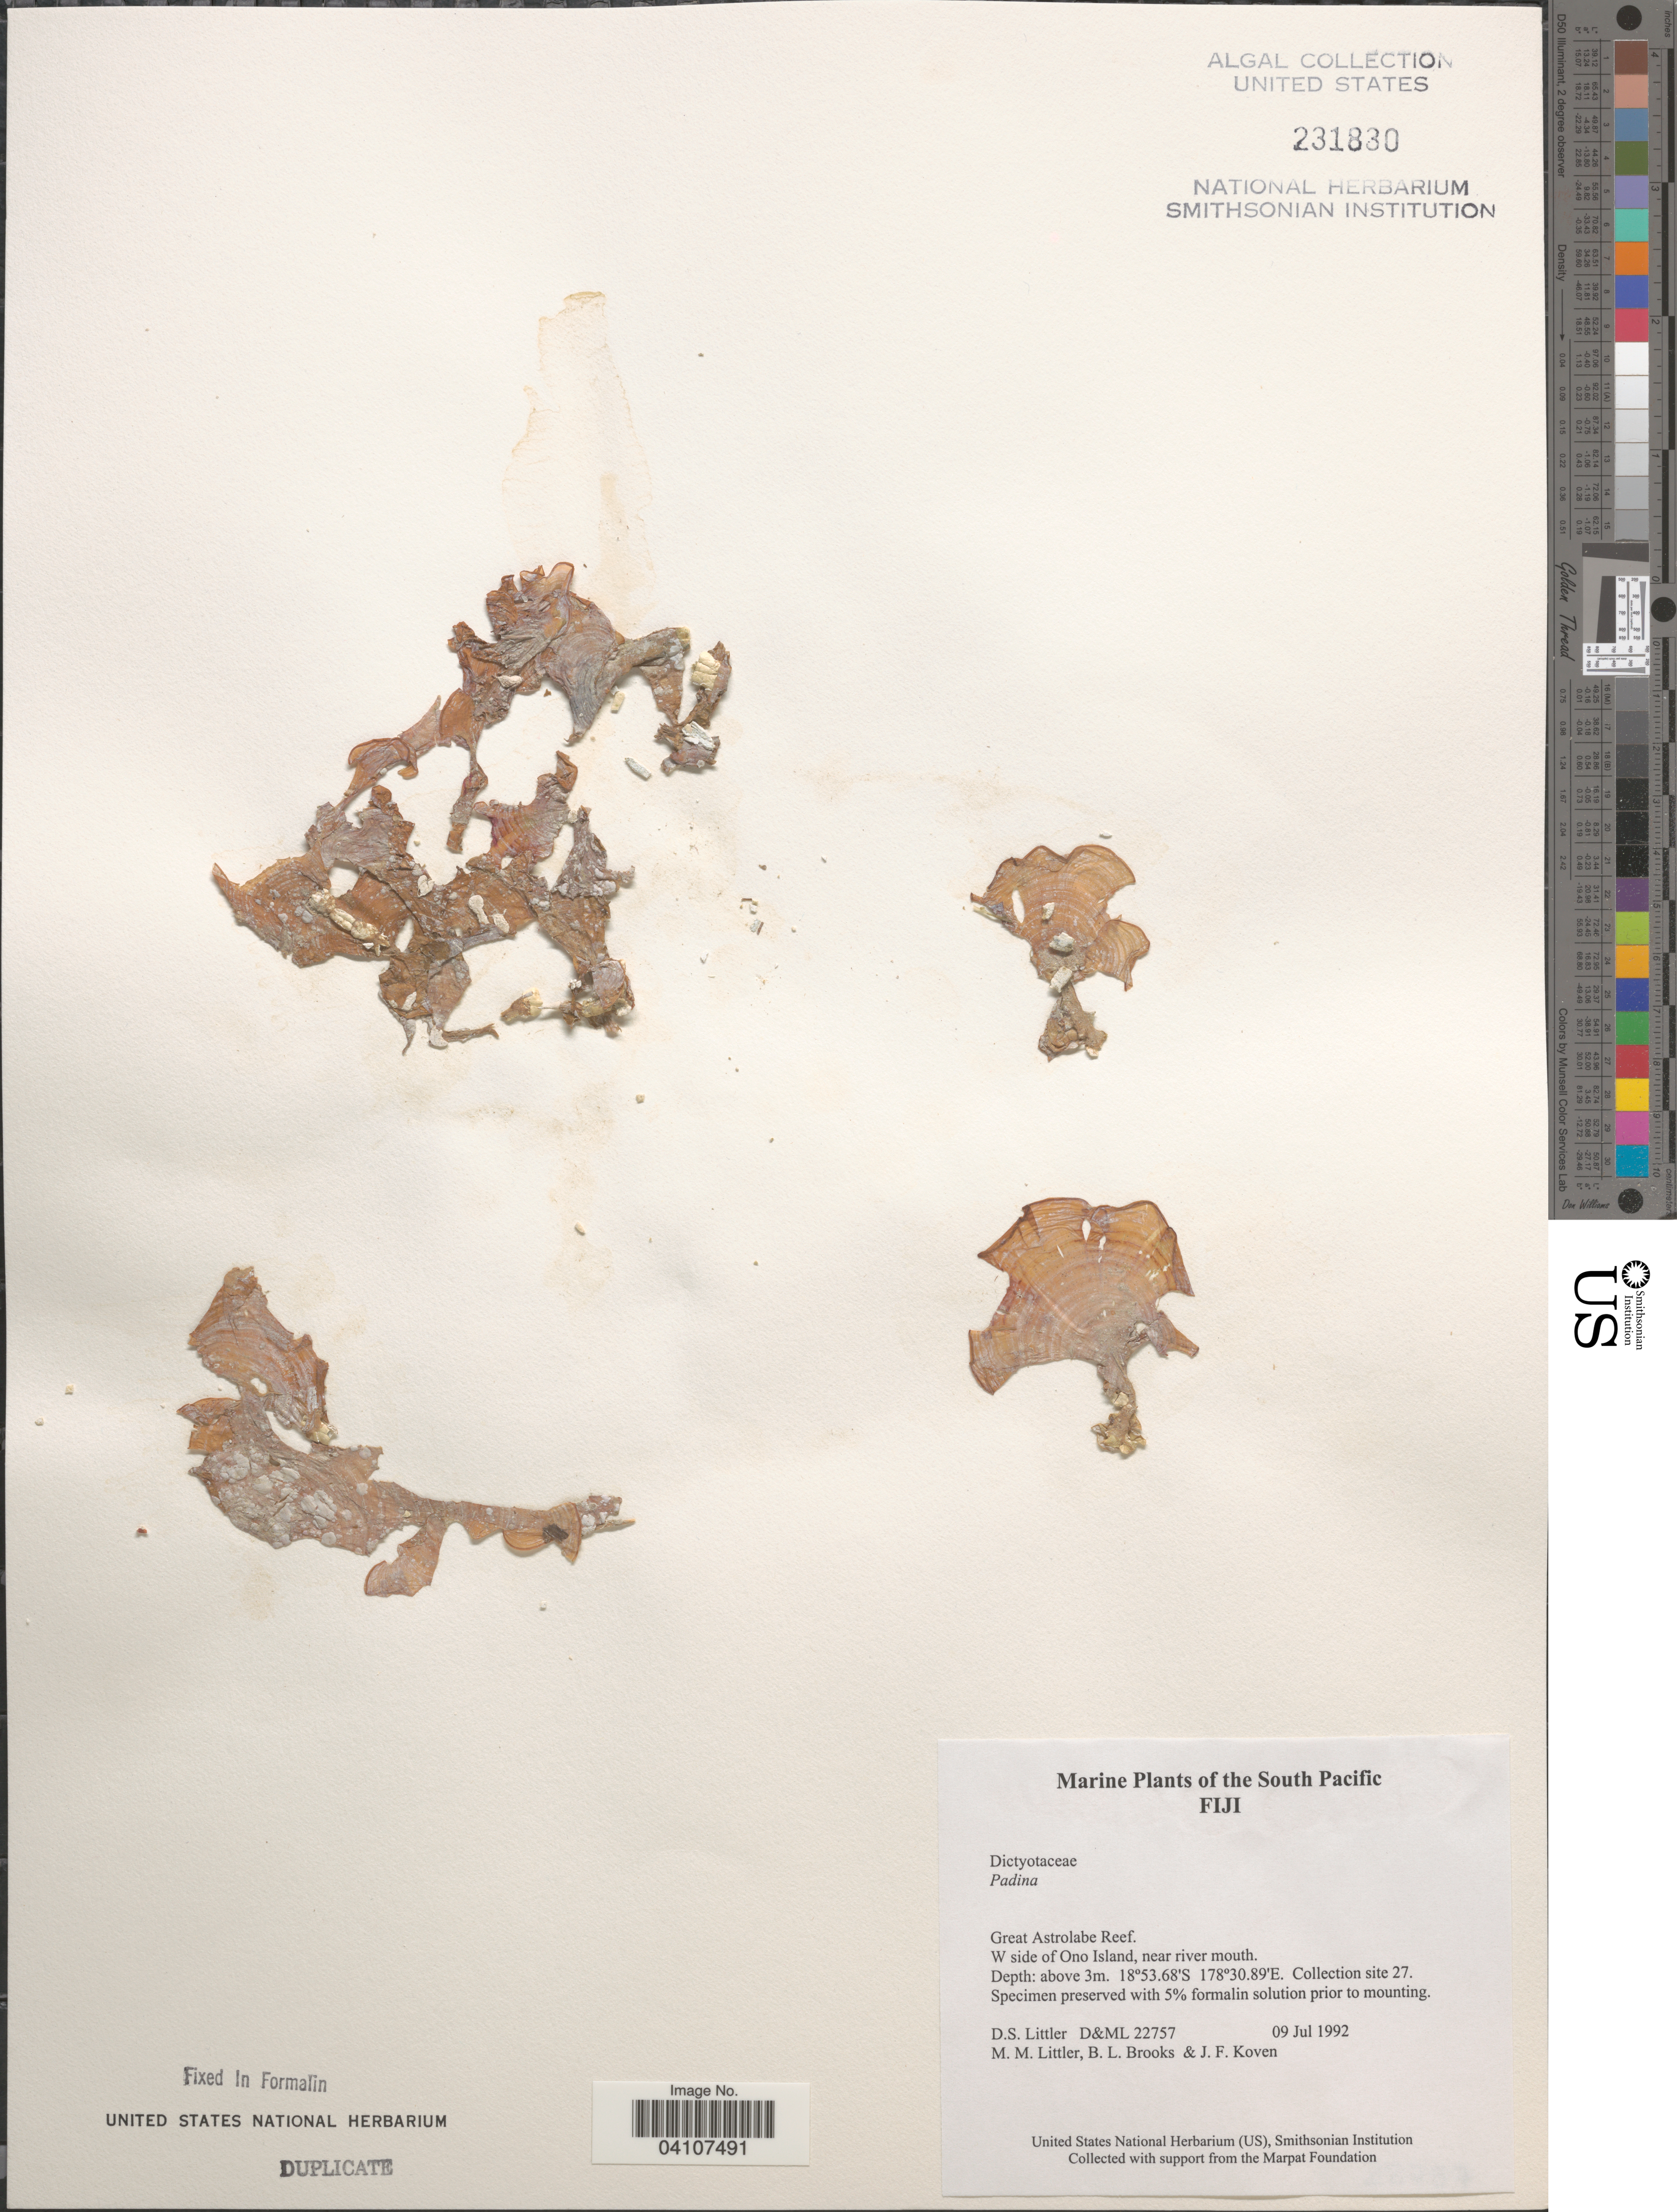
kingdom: Chromista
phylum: Ochrophyta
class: Phaeophyceae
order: Dictyotales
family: Dictyotaceae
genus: Padina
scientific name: Padina sp.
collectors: D. S. Littler, B. Brooks & J. Koven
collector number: D&ML 22757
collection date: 1992-07-09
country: Fiji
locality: The South Pacific. Great Astrolabe Reef. W side of Ono Island, near river mouth. Collection site 27.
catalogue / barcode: US 231830